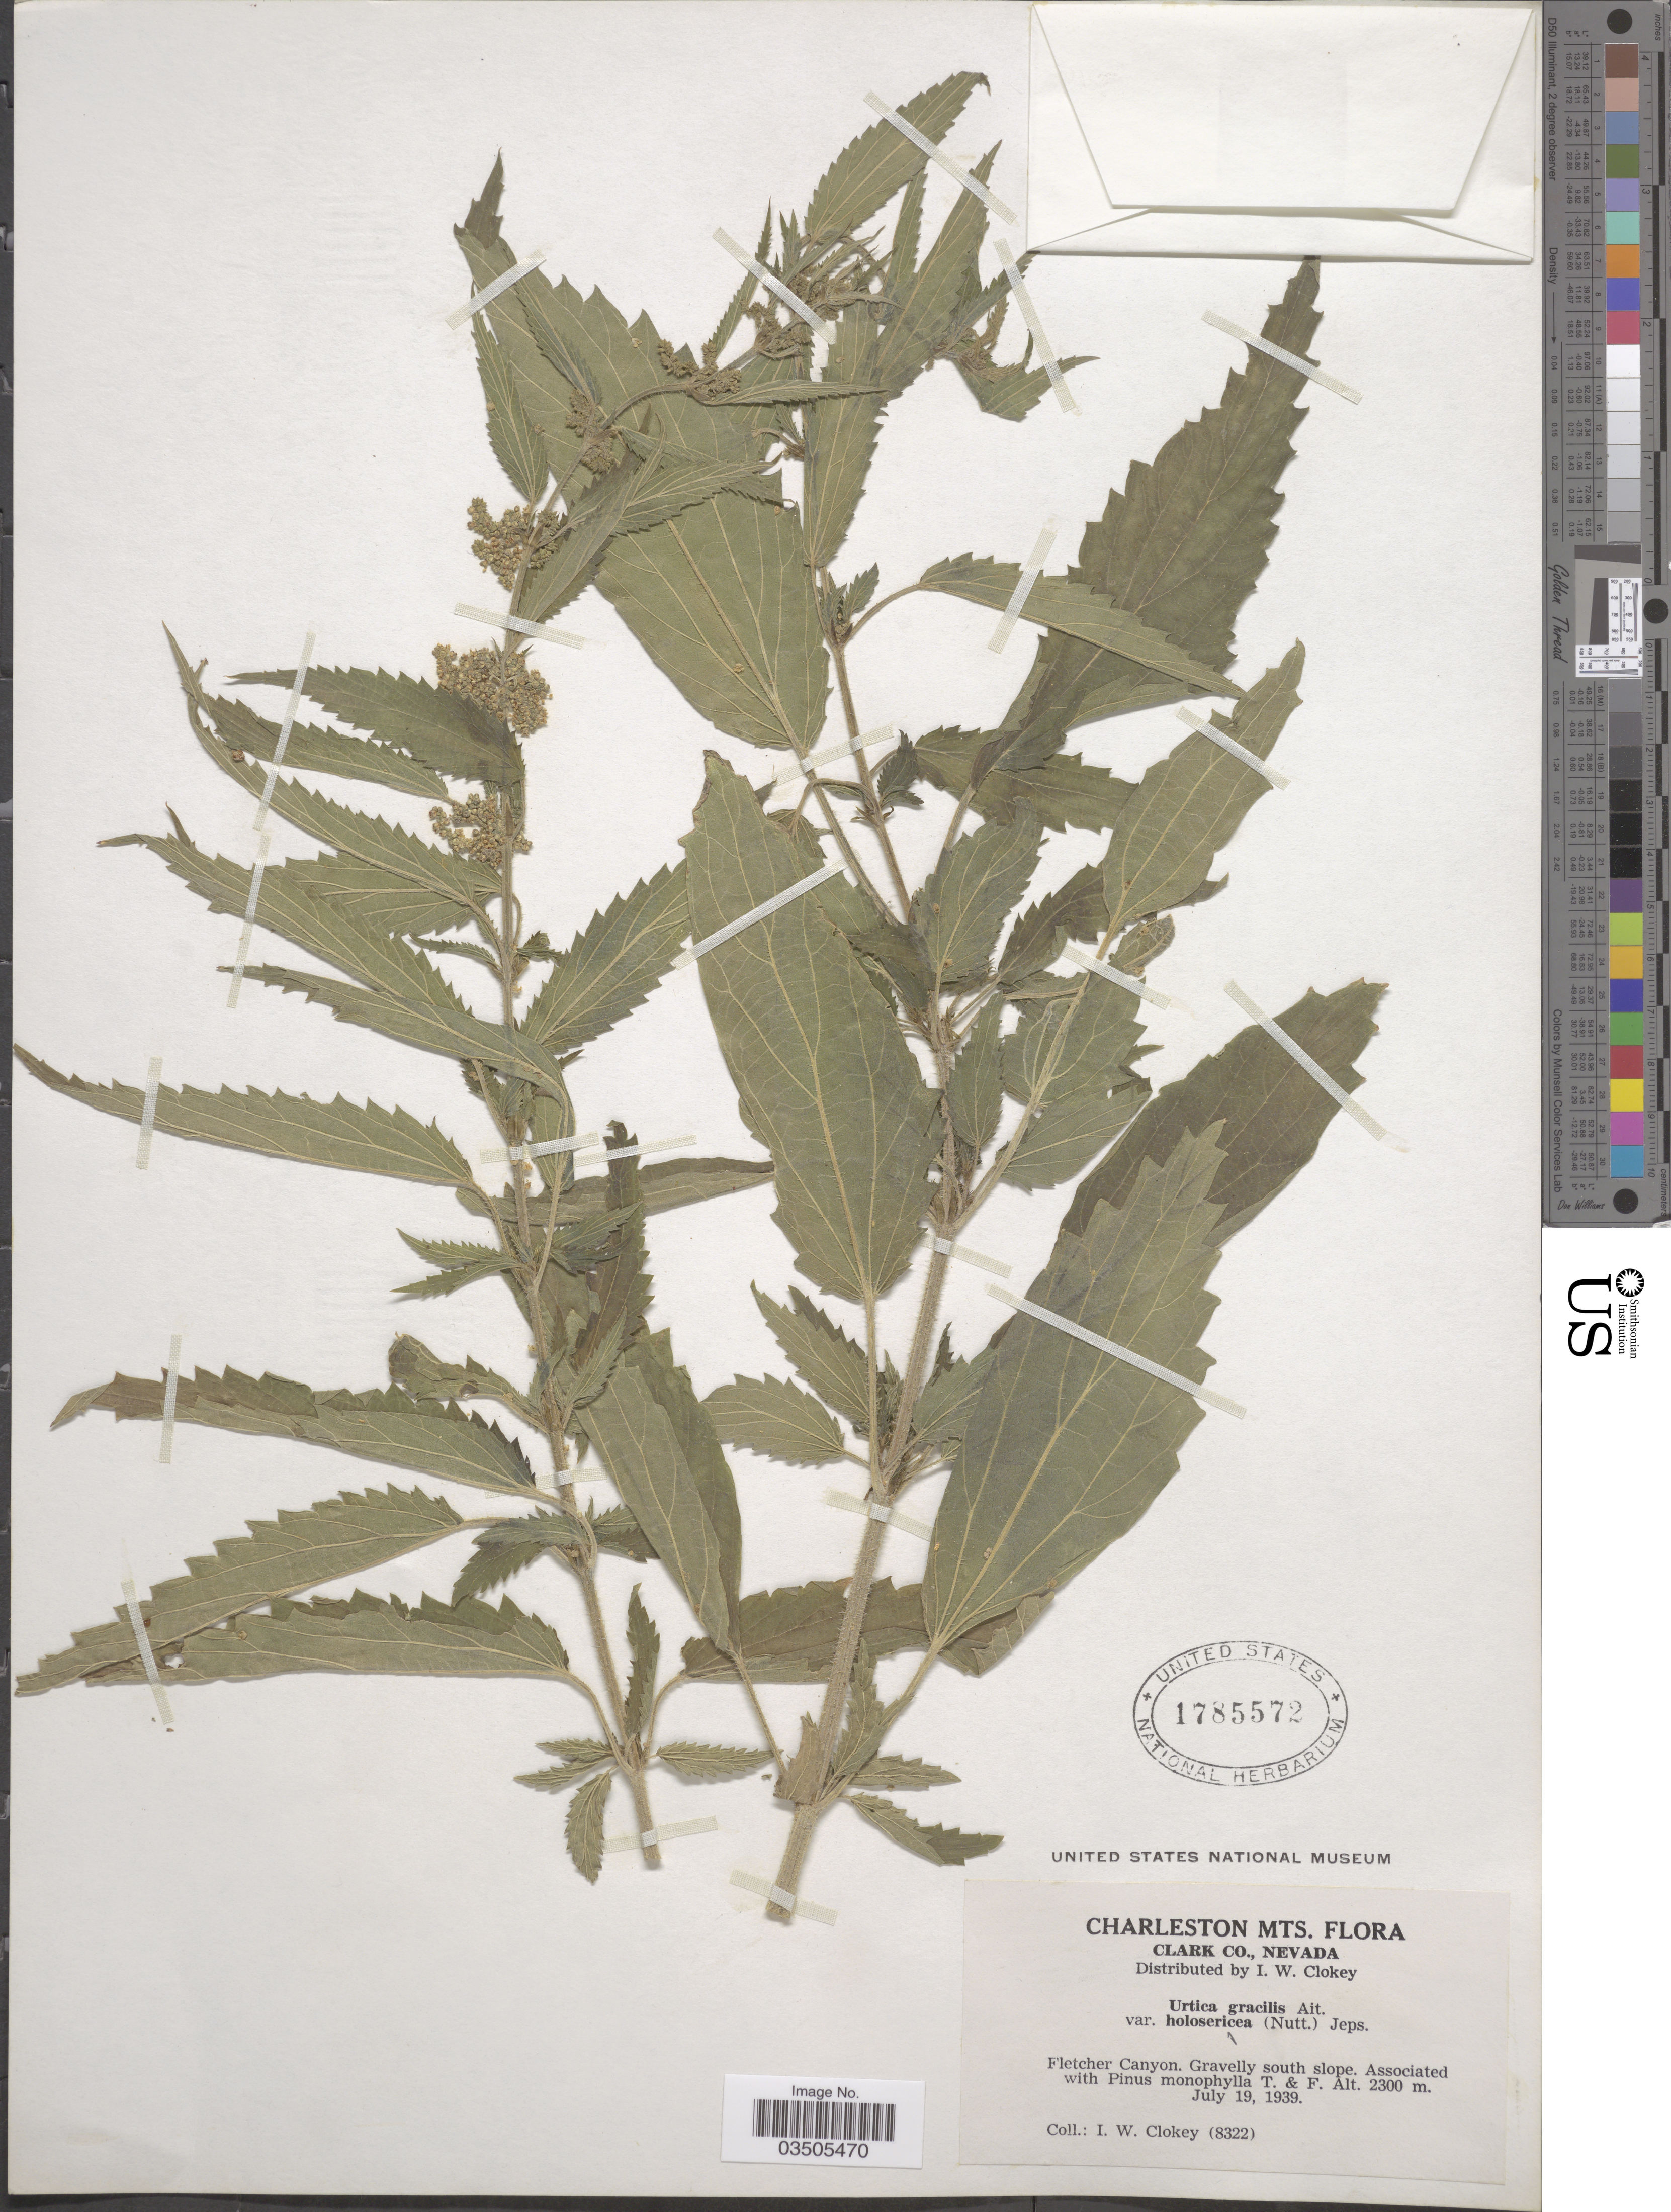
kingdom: Plantae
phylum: Tracheophyta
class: Magnoliopsida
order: Rosales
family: Urticaceae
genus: Urtica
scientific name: Urtica dioica subsp. holosericea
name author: (Nutt.) Thorne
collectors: I. W. Clokey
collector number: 8322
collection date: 1939-07-19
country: United States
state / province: Nevada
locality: Charleston Mts. Clark Co., Nevada. Fletcher Canyon. Gravelly south slope.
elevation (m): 2300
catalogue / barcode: US 1785572